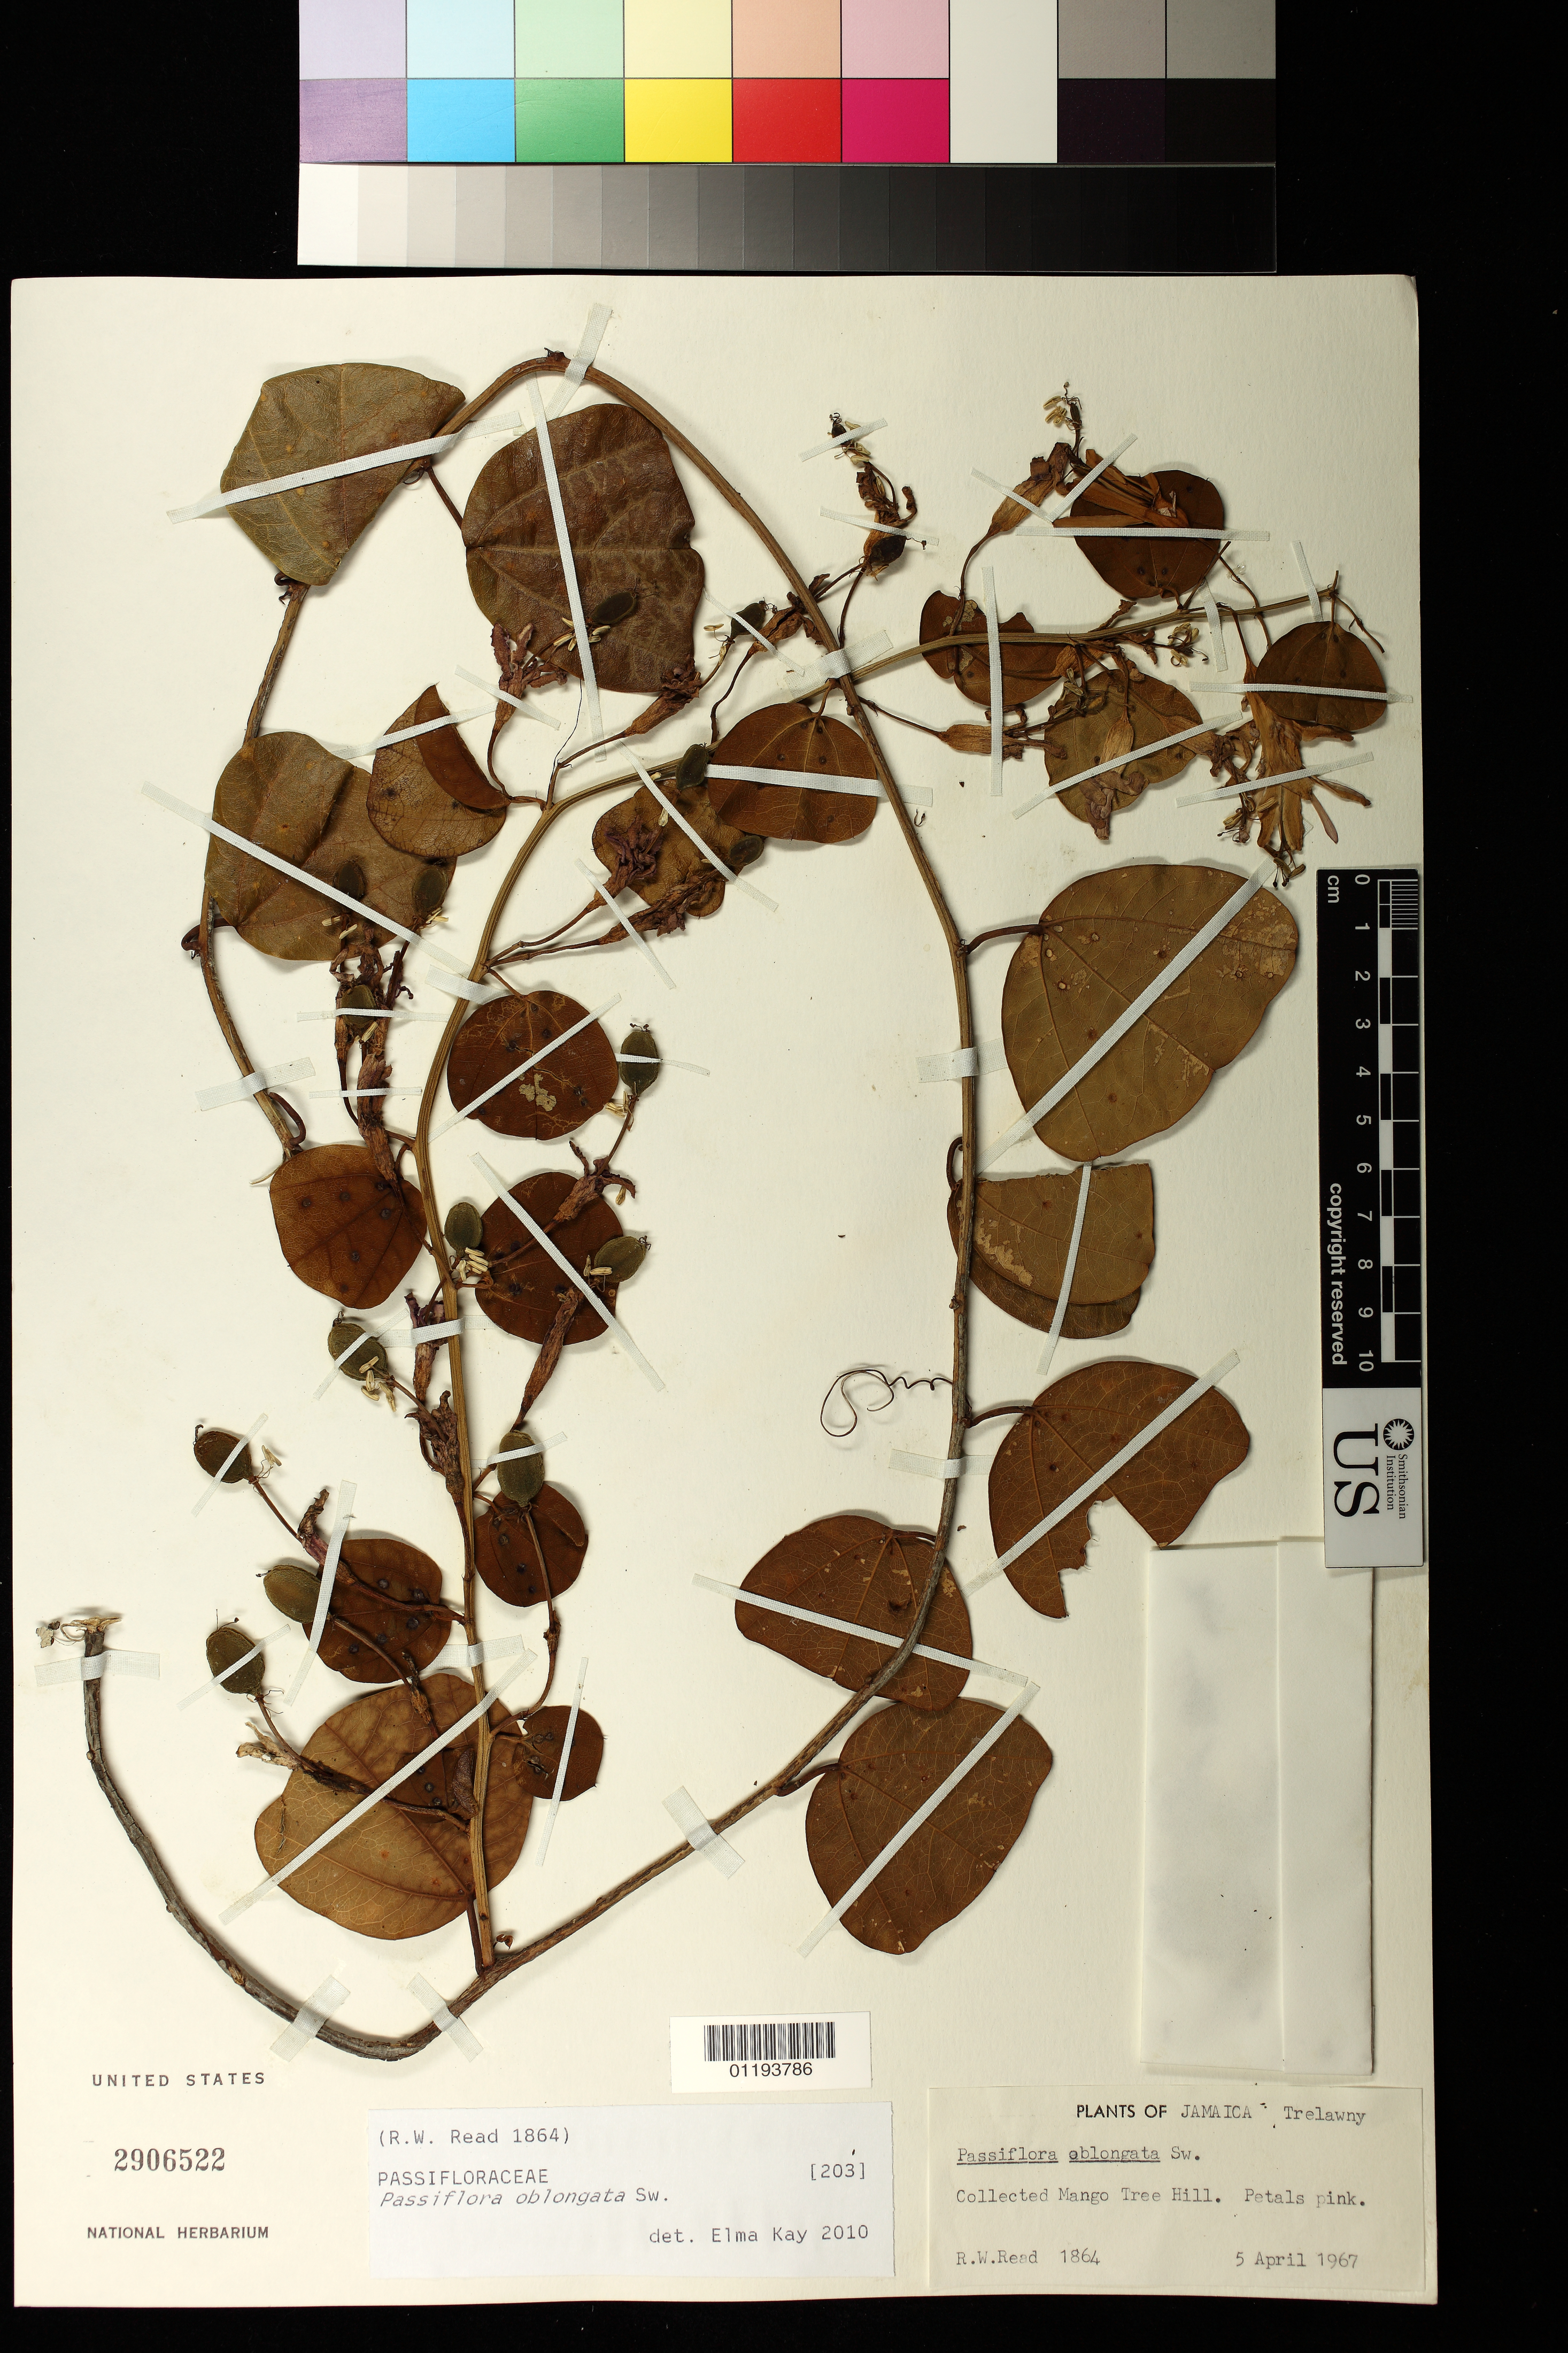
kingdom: Plantae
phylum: Tracheophyta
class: Magnoliopsida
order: Malpighiales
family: Passifloraceae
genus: Passiflora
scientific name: Passiflora oblongata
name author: Sw.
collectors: R. W. Read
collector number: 1864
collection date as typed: Apr 5 1967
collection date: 1967-04-05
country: Jamaica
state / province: Trelawny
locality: Mango Tree Hill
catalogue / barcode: US 2906522